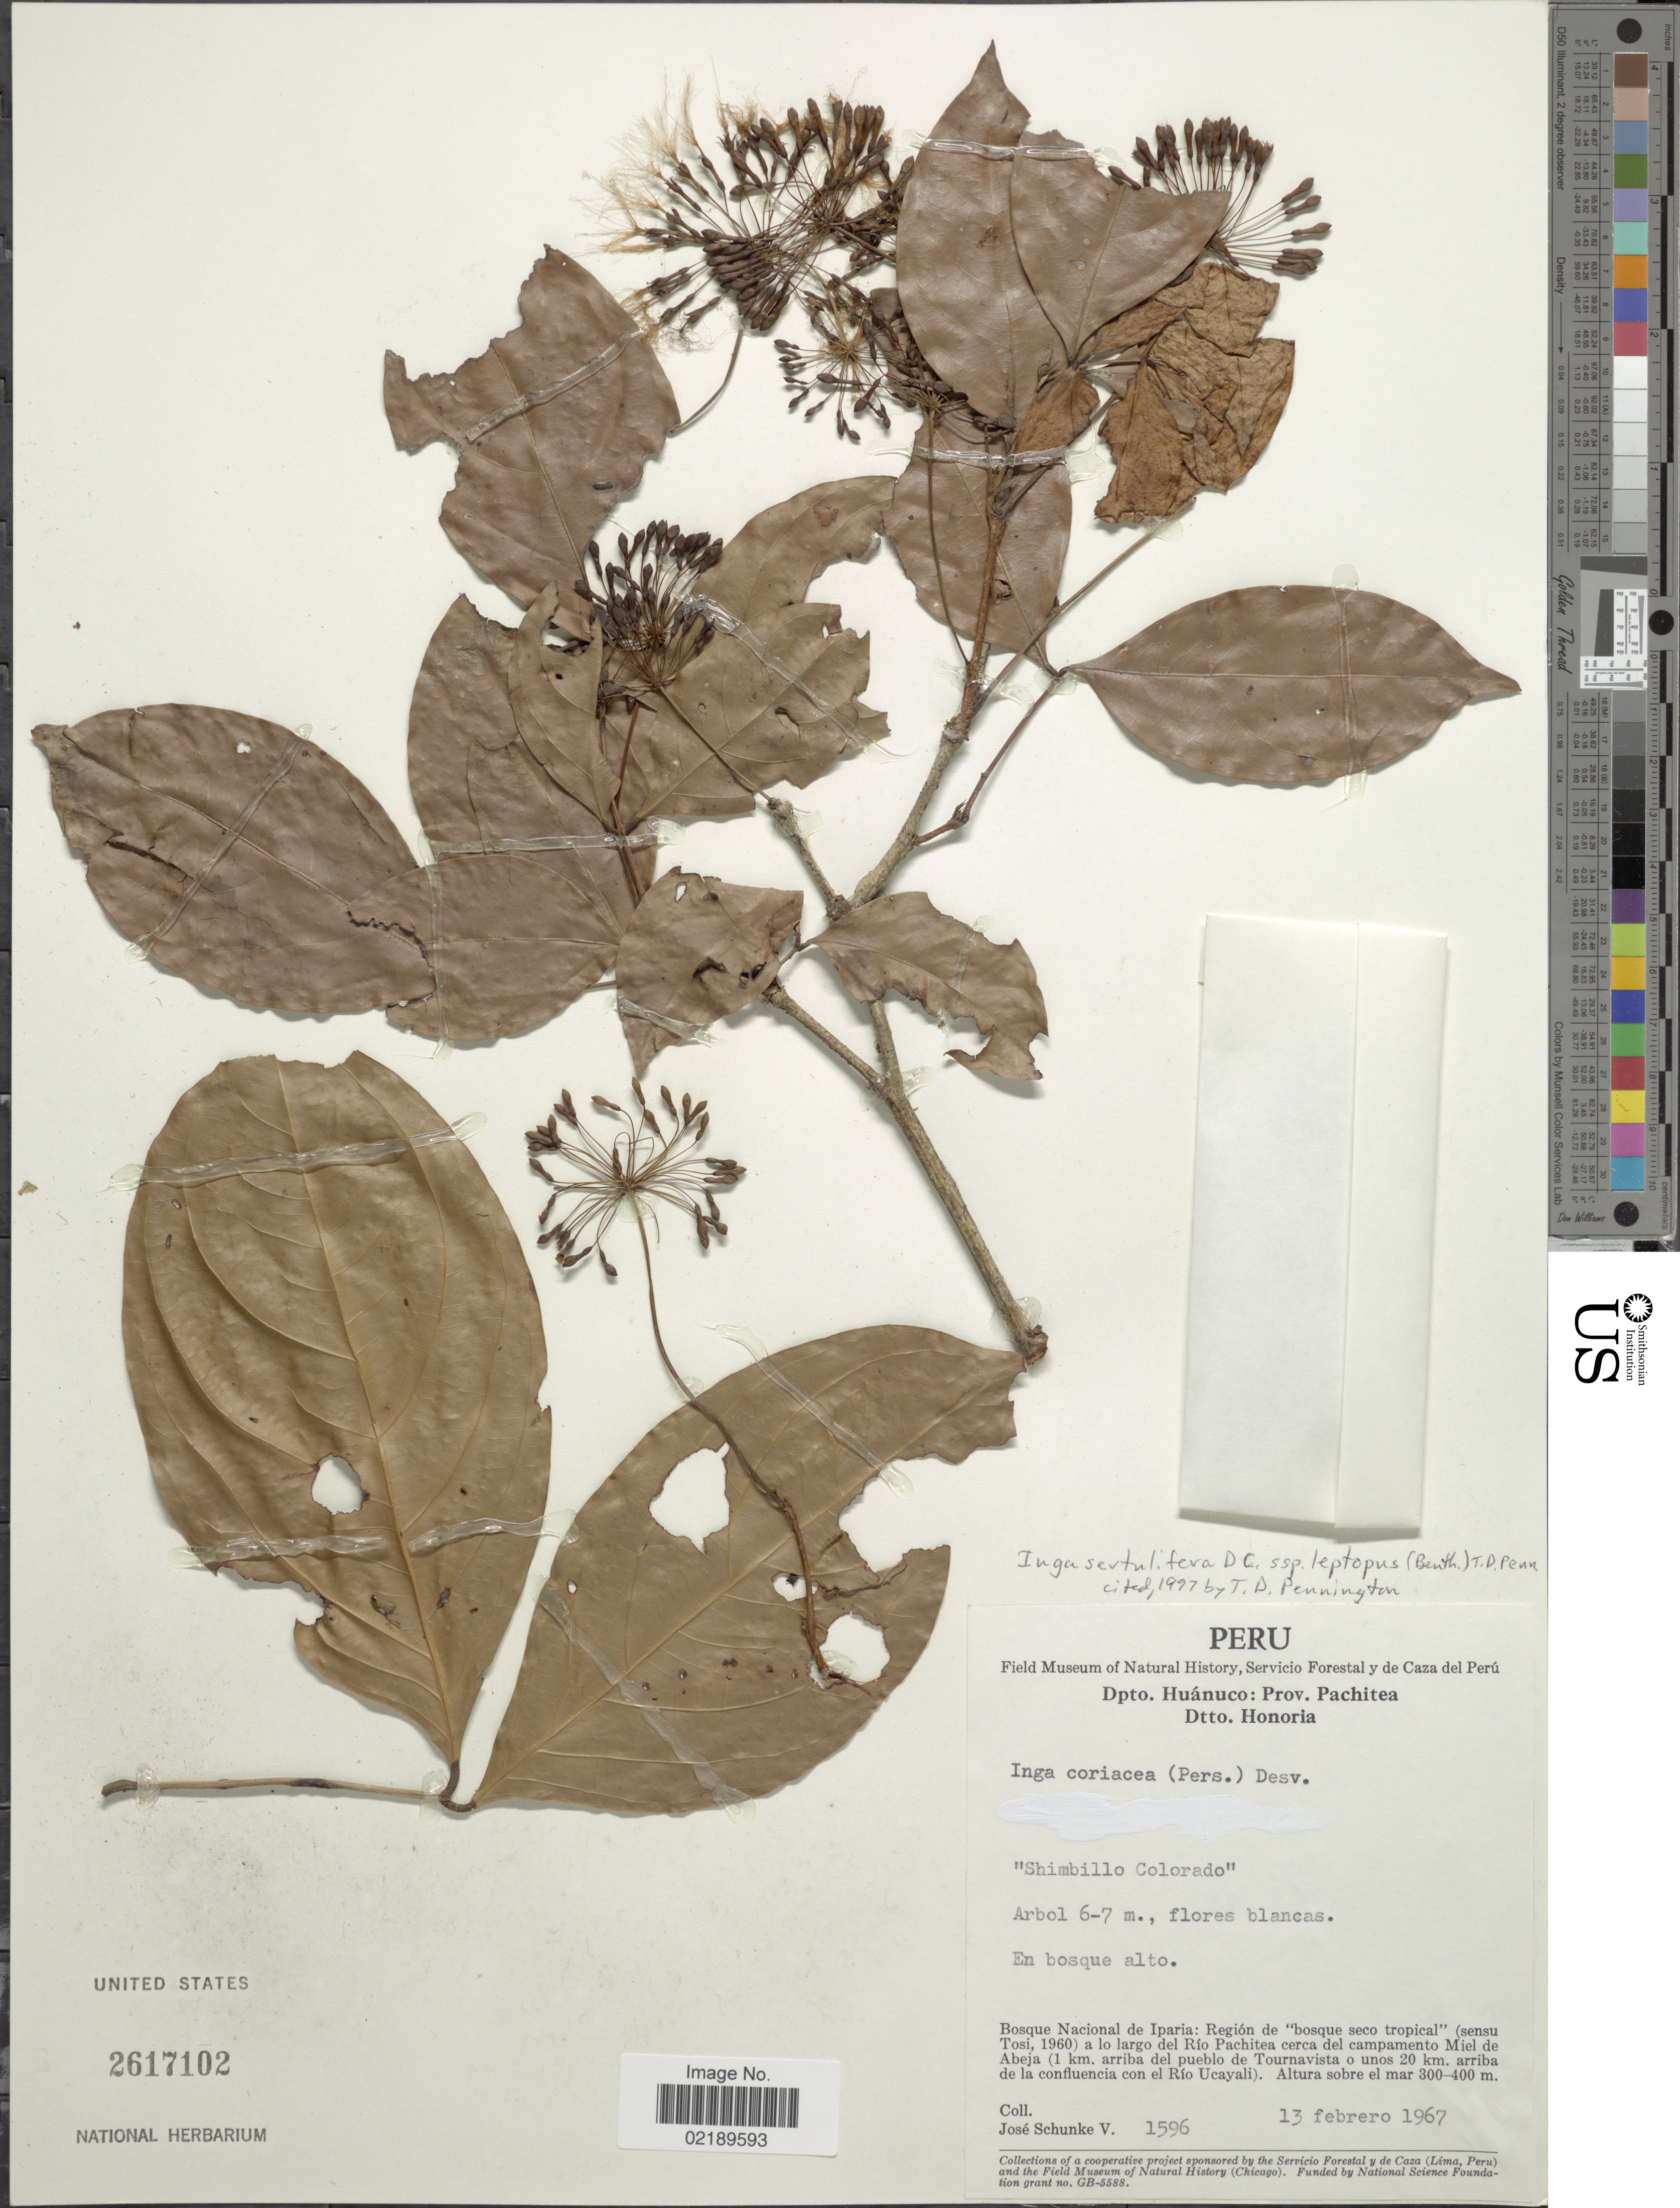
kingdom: Plantae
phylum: Tracheophyta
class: Magnoliopsida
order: Fabales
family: Fabaceae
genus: Inga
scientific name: Inga sertulifera subsp. leptopus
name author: (Benth.) T.D. Penn.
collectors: J. Schunke Vigo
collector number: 1596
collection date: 1967-02-13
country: Peru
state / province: Huánuco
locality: Prov. Pachitea, dtto. Honoria, Bosque Nacional de Iparia: Region de "bosque tropical" (sensu Tosi, 1960) a lo largo del Rio Pachitea cerca del campamento Miel de Abeja (1 km. arriba del pueblo de Tournavista o unos 20 km. arriba de la confluencia con el Rio Ucayali).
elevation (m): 300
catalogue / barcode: US 2617102